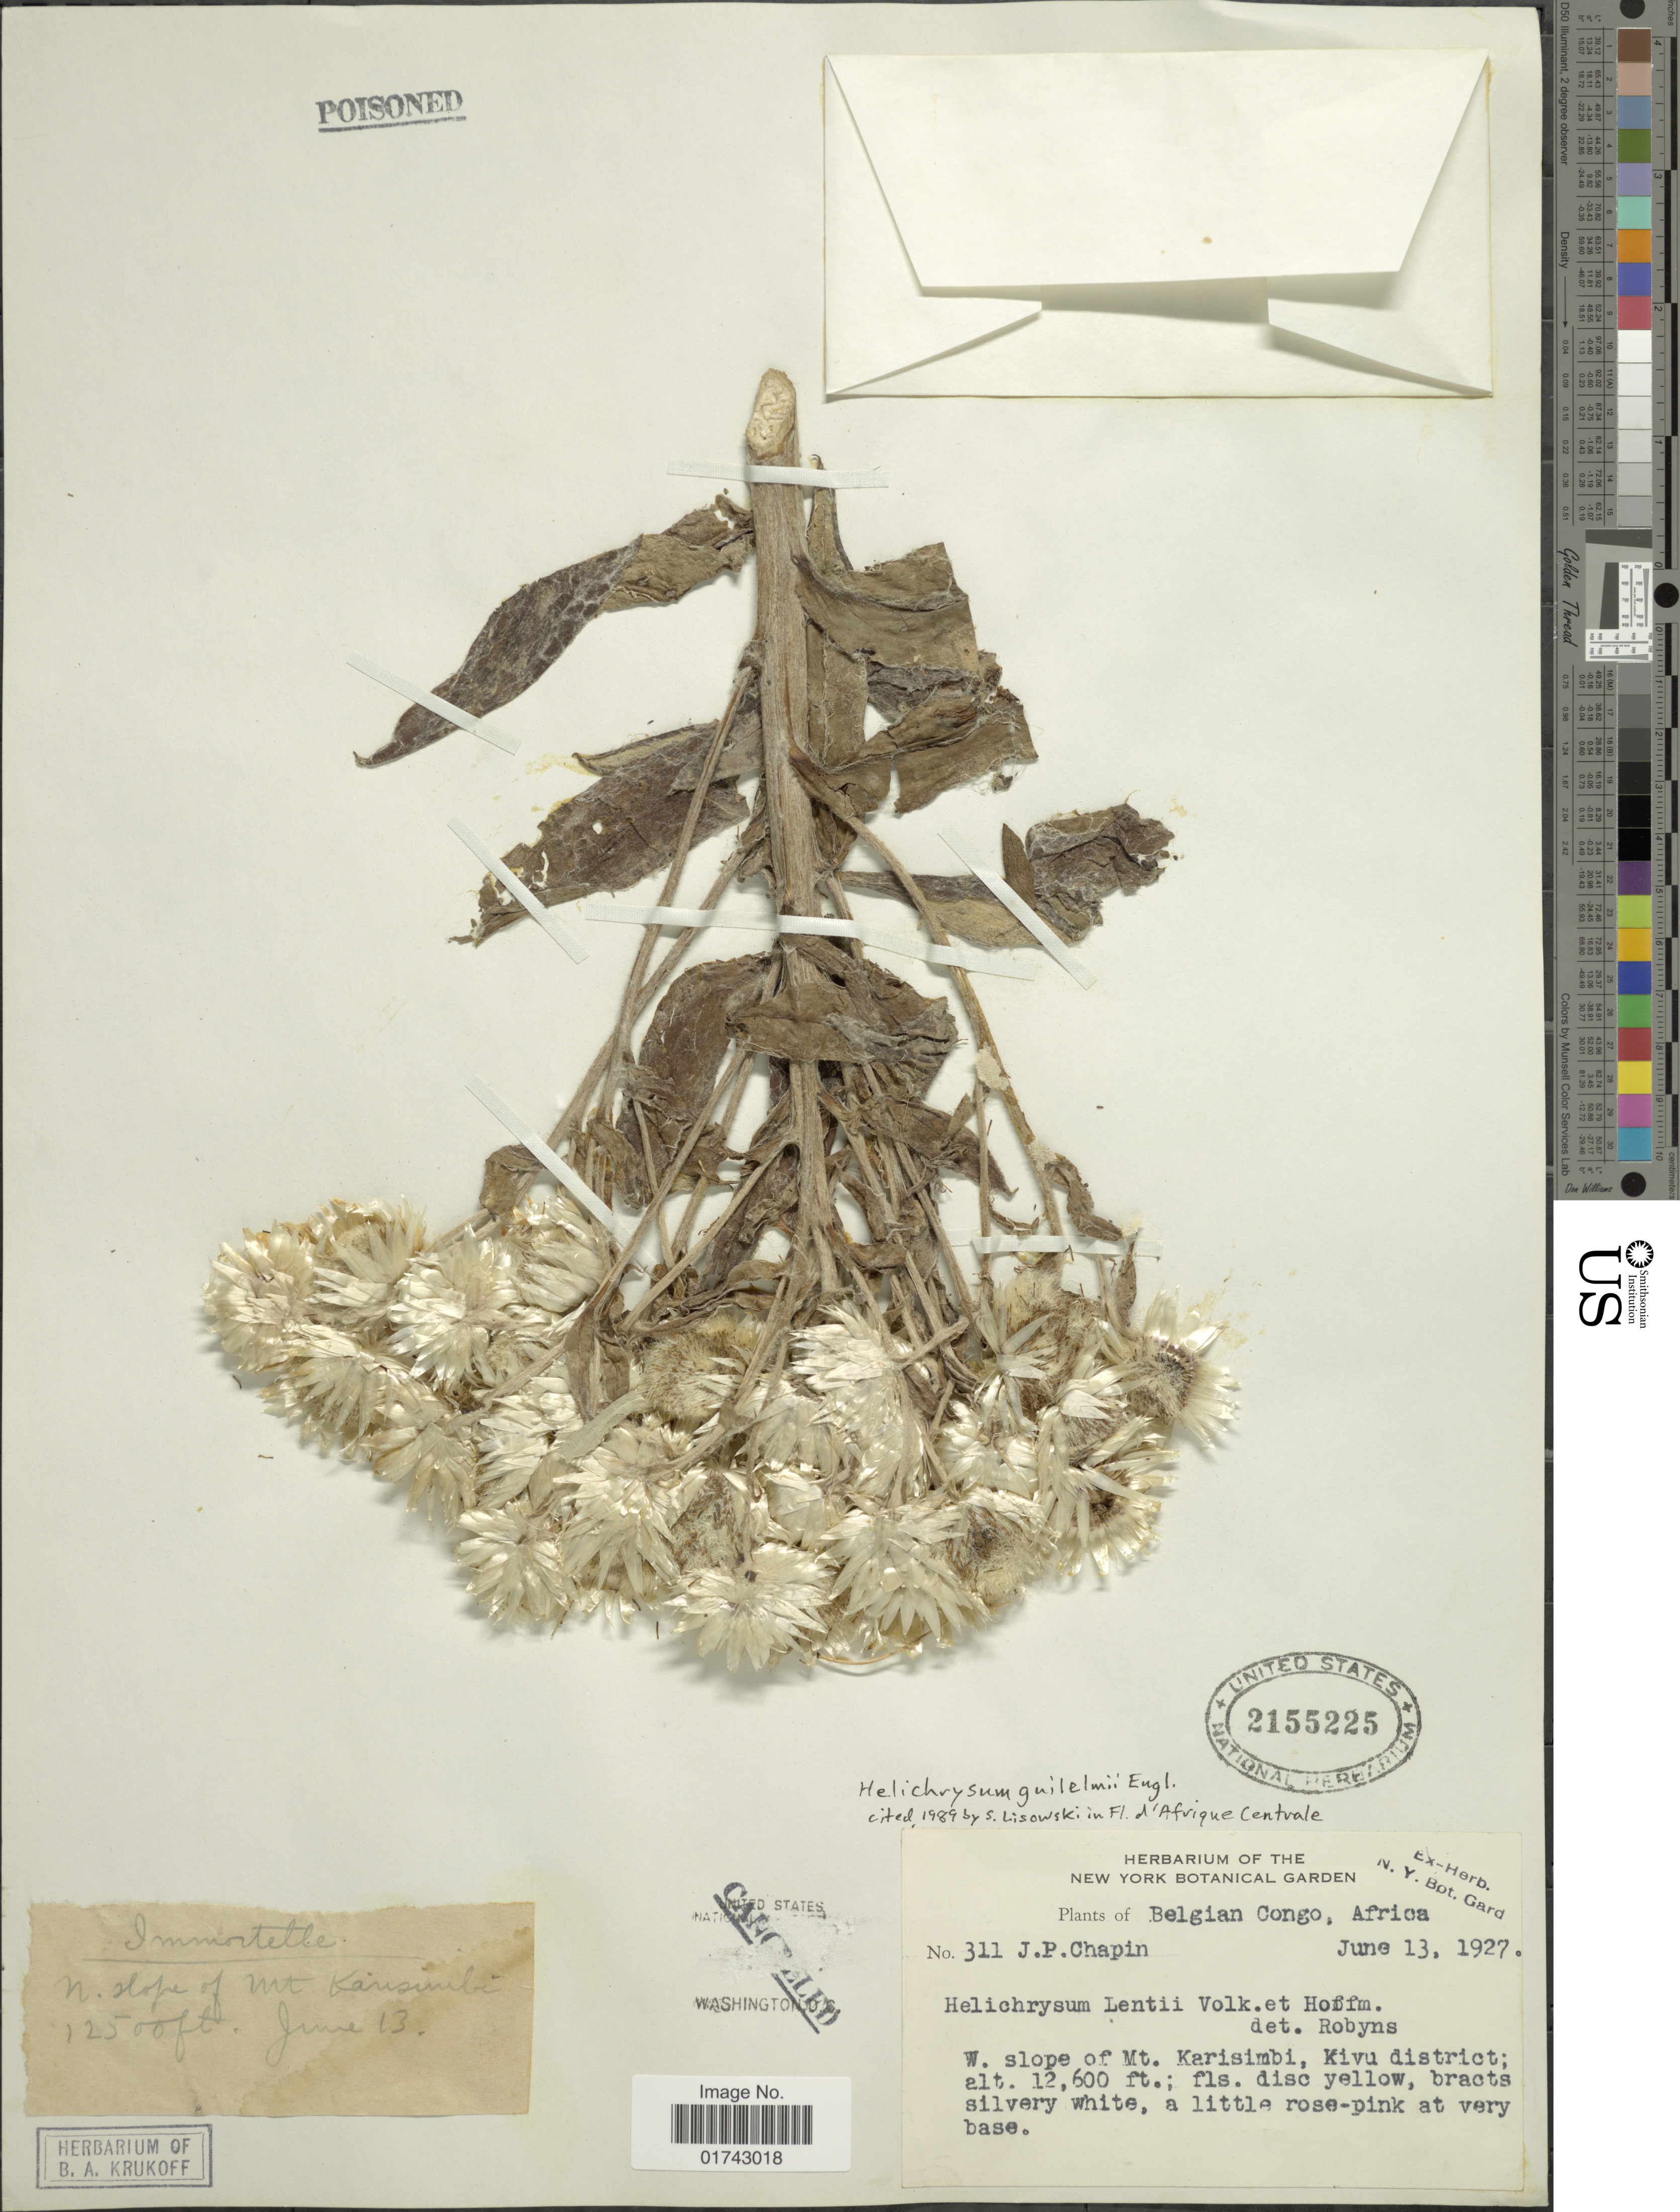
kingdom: Plantae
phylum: Tracheophyta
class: Magnoliopsida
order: Asterales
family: Asteraceae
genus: Helichrysum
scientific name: Helichrysum formosissimum var. guilelmii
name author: (Engl.) Mesfin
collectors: J. Chapin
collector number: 311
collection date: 1927-06-13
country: Congo, Democratic Republic of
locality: Belgian Congo, W. slope of Mt. Karisimbi, Kivu district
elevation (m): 3840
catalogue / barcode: US 2155225